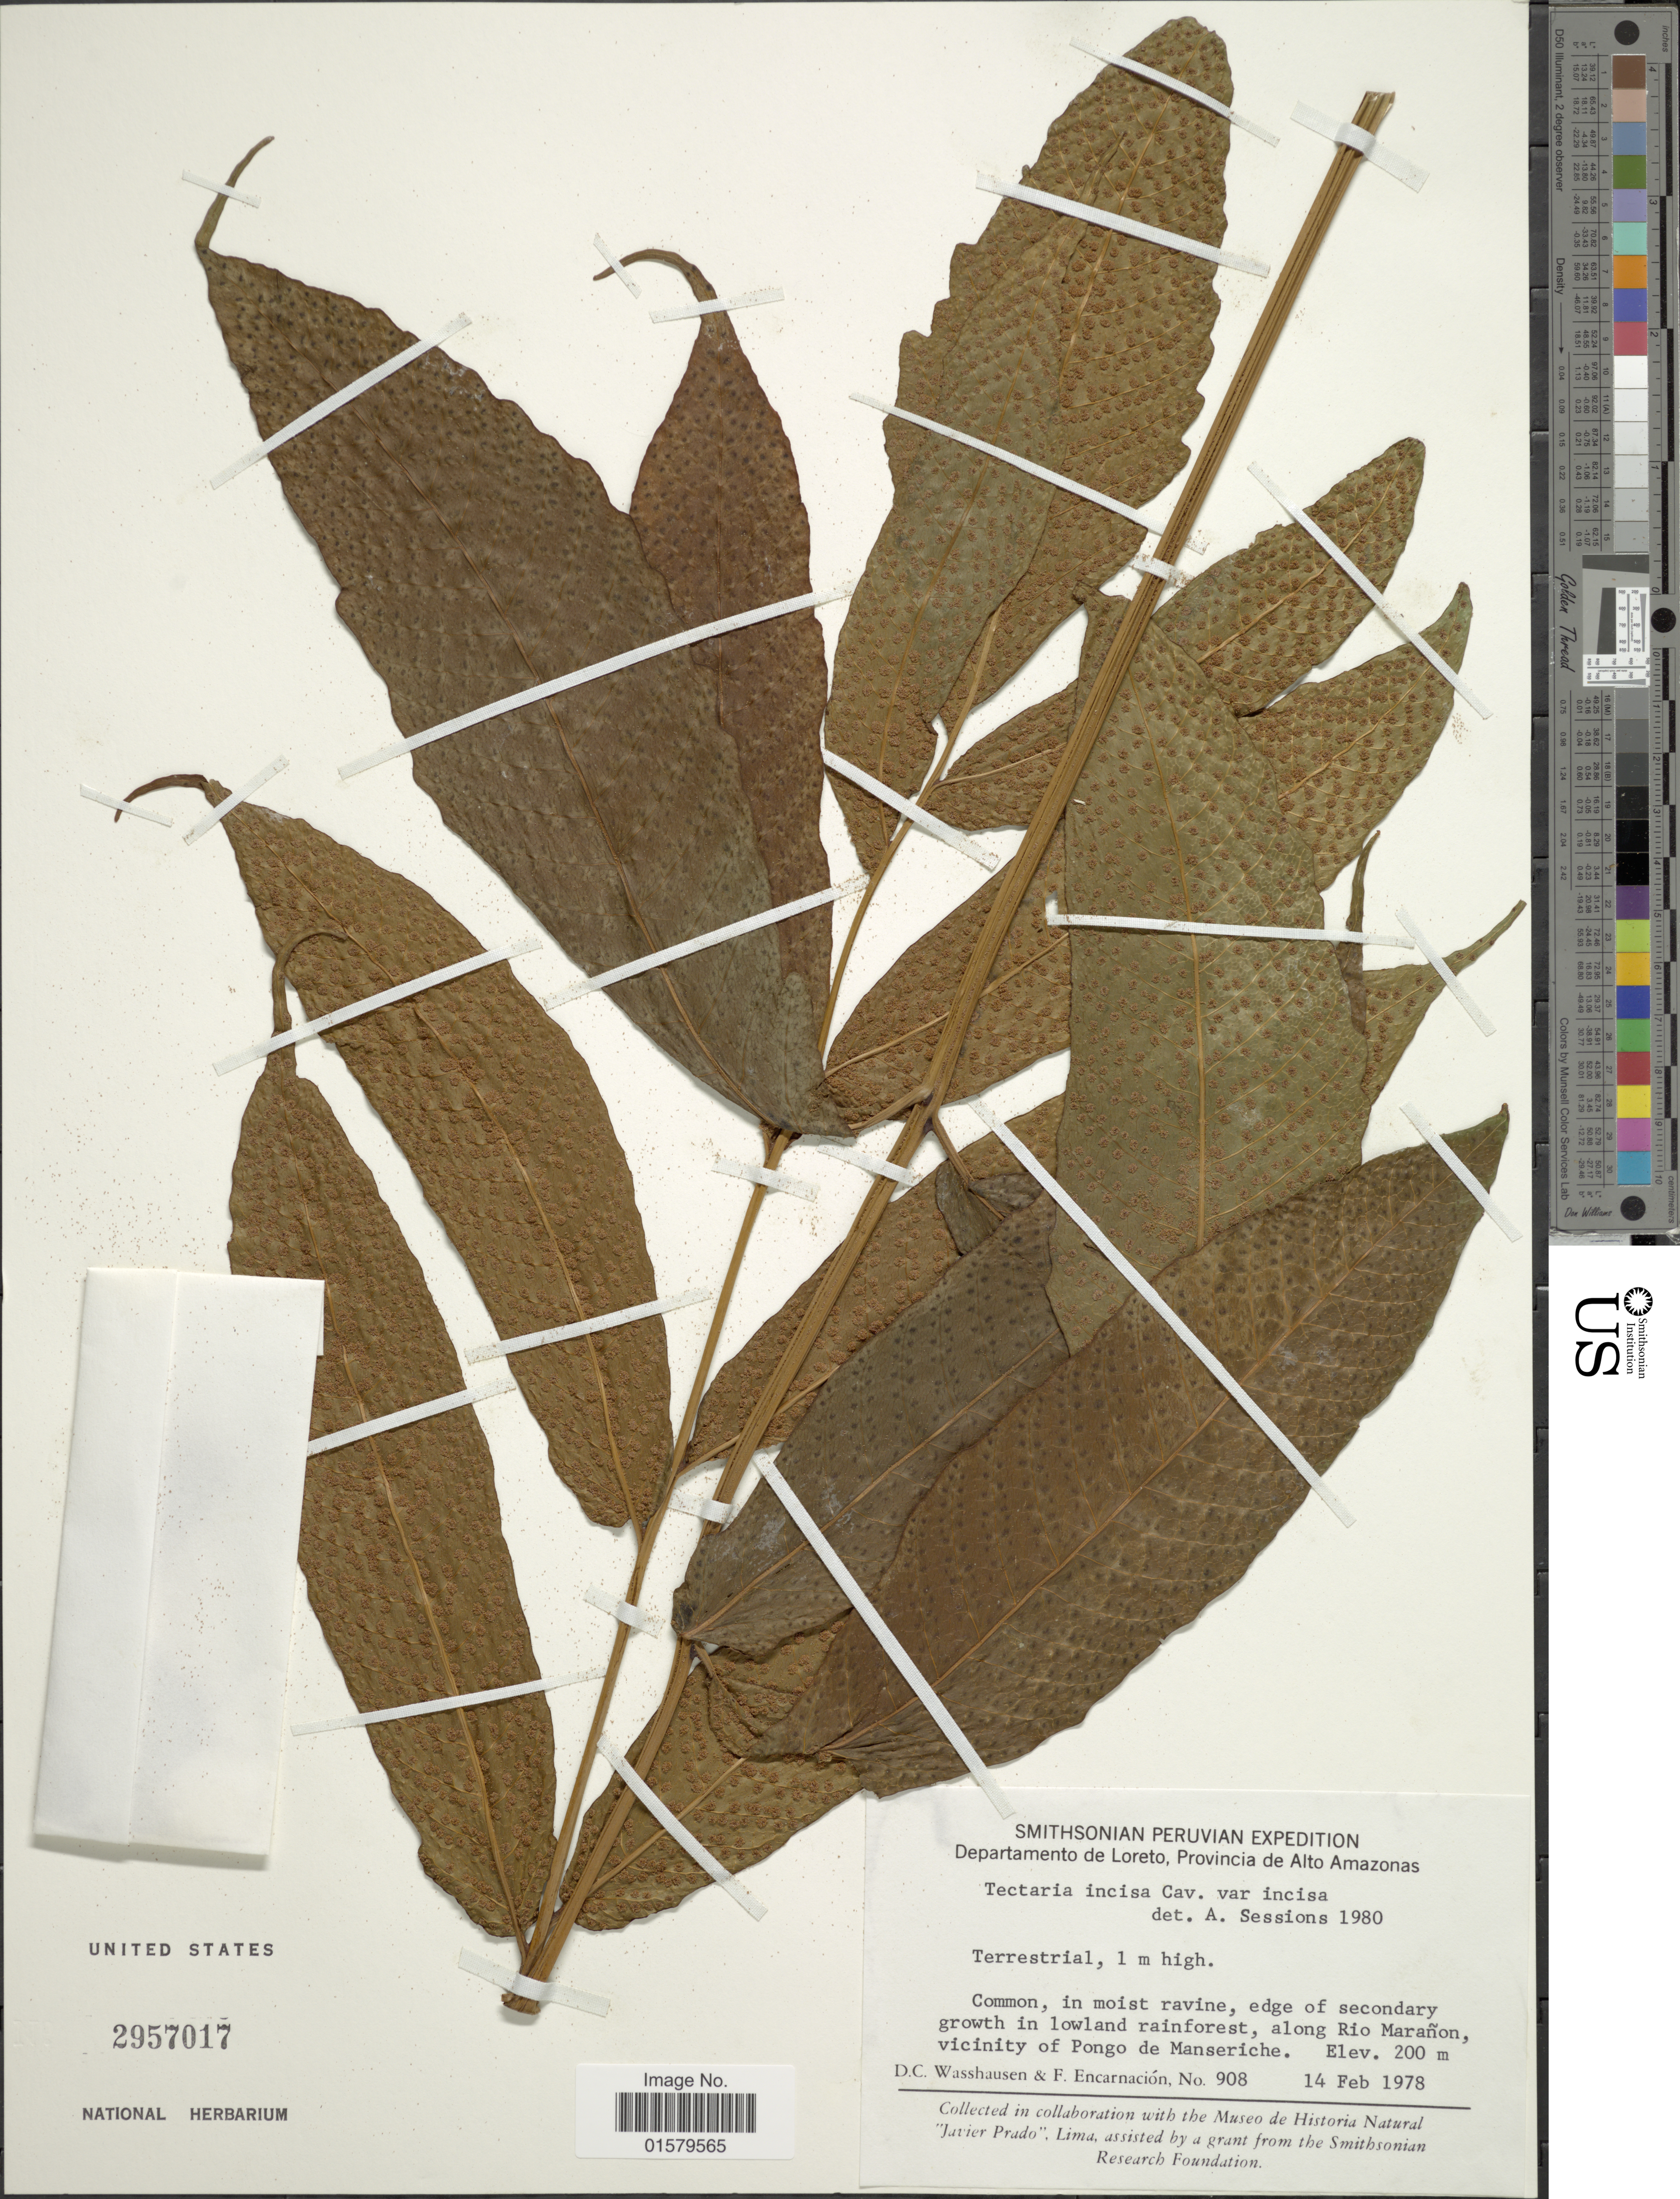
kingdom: Plantae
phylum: Tracheophyta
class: Polypodiopsida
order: Polypodiales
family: Tectariaceae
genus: Tectaria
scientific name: Tectaria andina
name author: (Baker) C. Chr.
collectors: D. C. Wasshausen & F. Encarnación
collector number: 908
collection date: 1978-02-14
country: Peru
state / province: Loreto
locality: Provincia de Alto Amazonas, common, in moist ravine, edge of secondary growth in lowland rainforest, along Rio Maranon, vicinity of Pongo de Manseriche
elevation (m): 200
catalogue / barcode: US 2957017